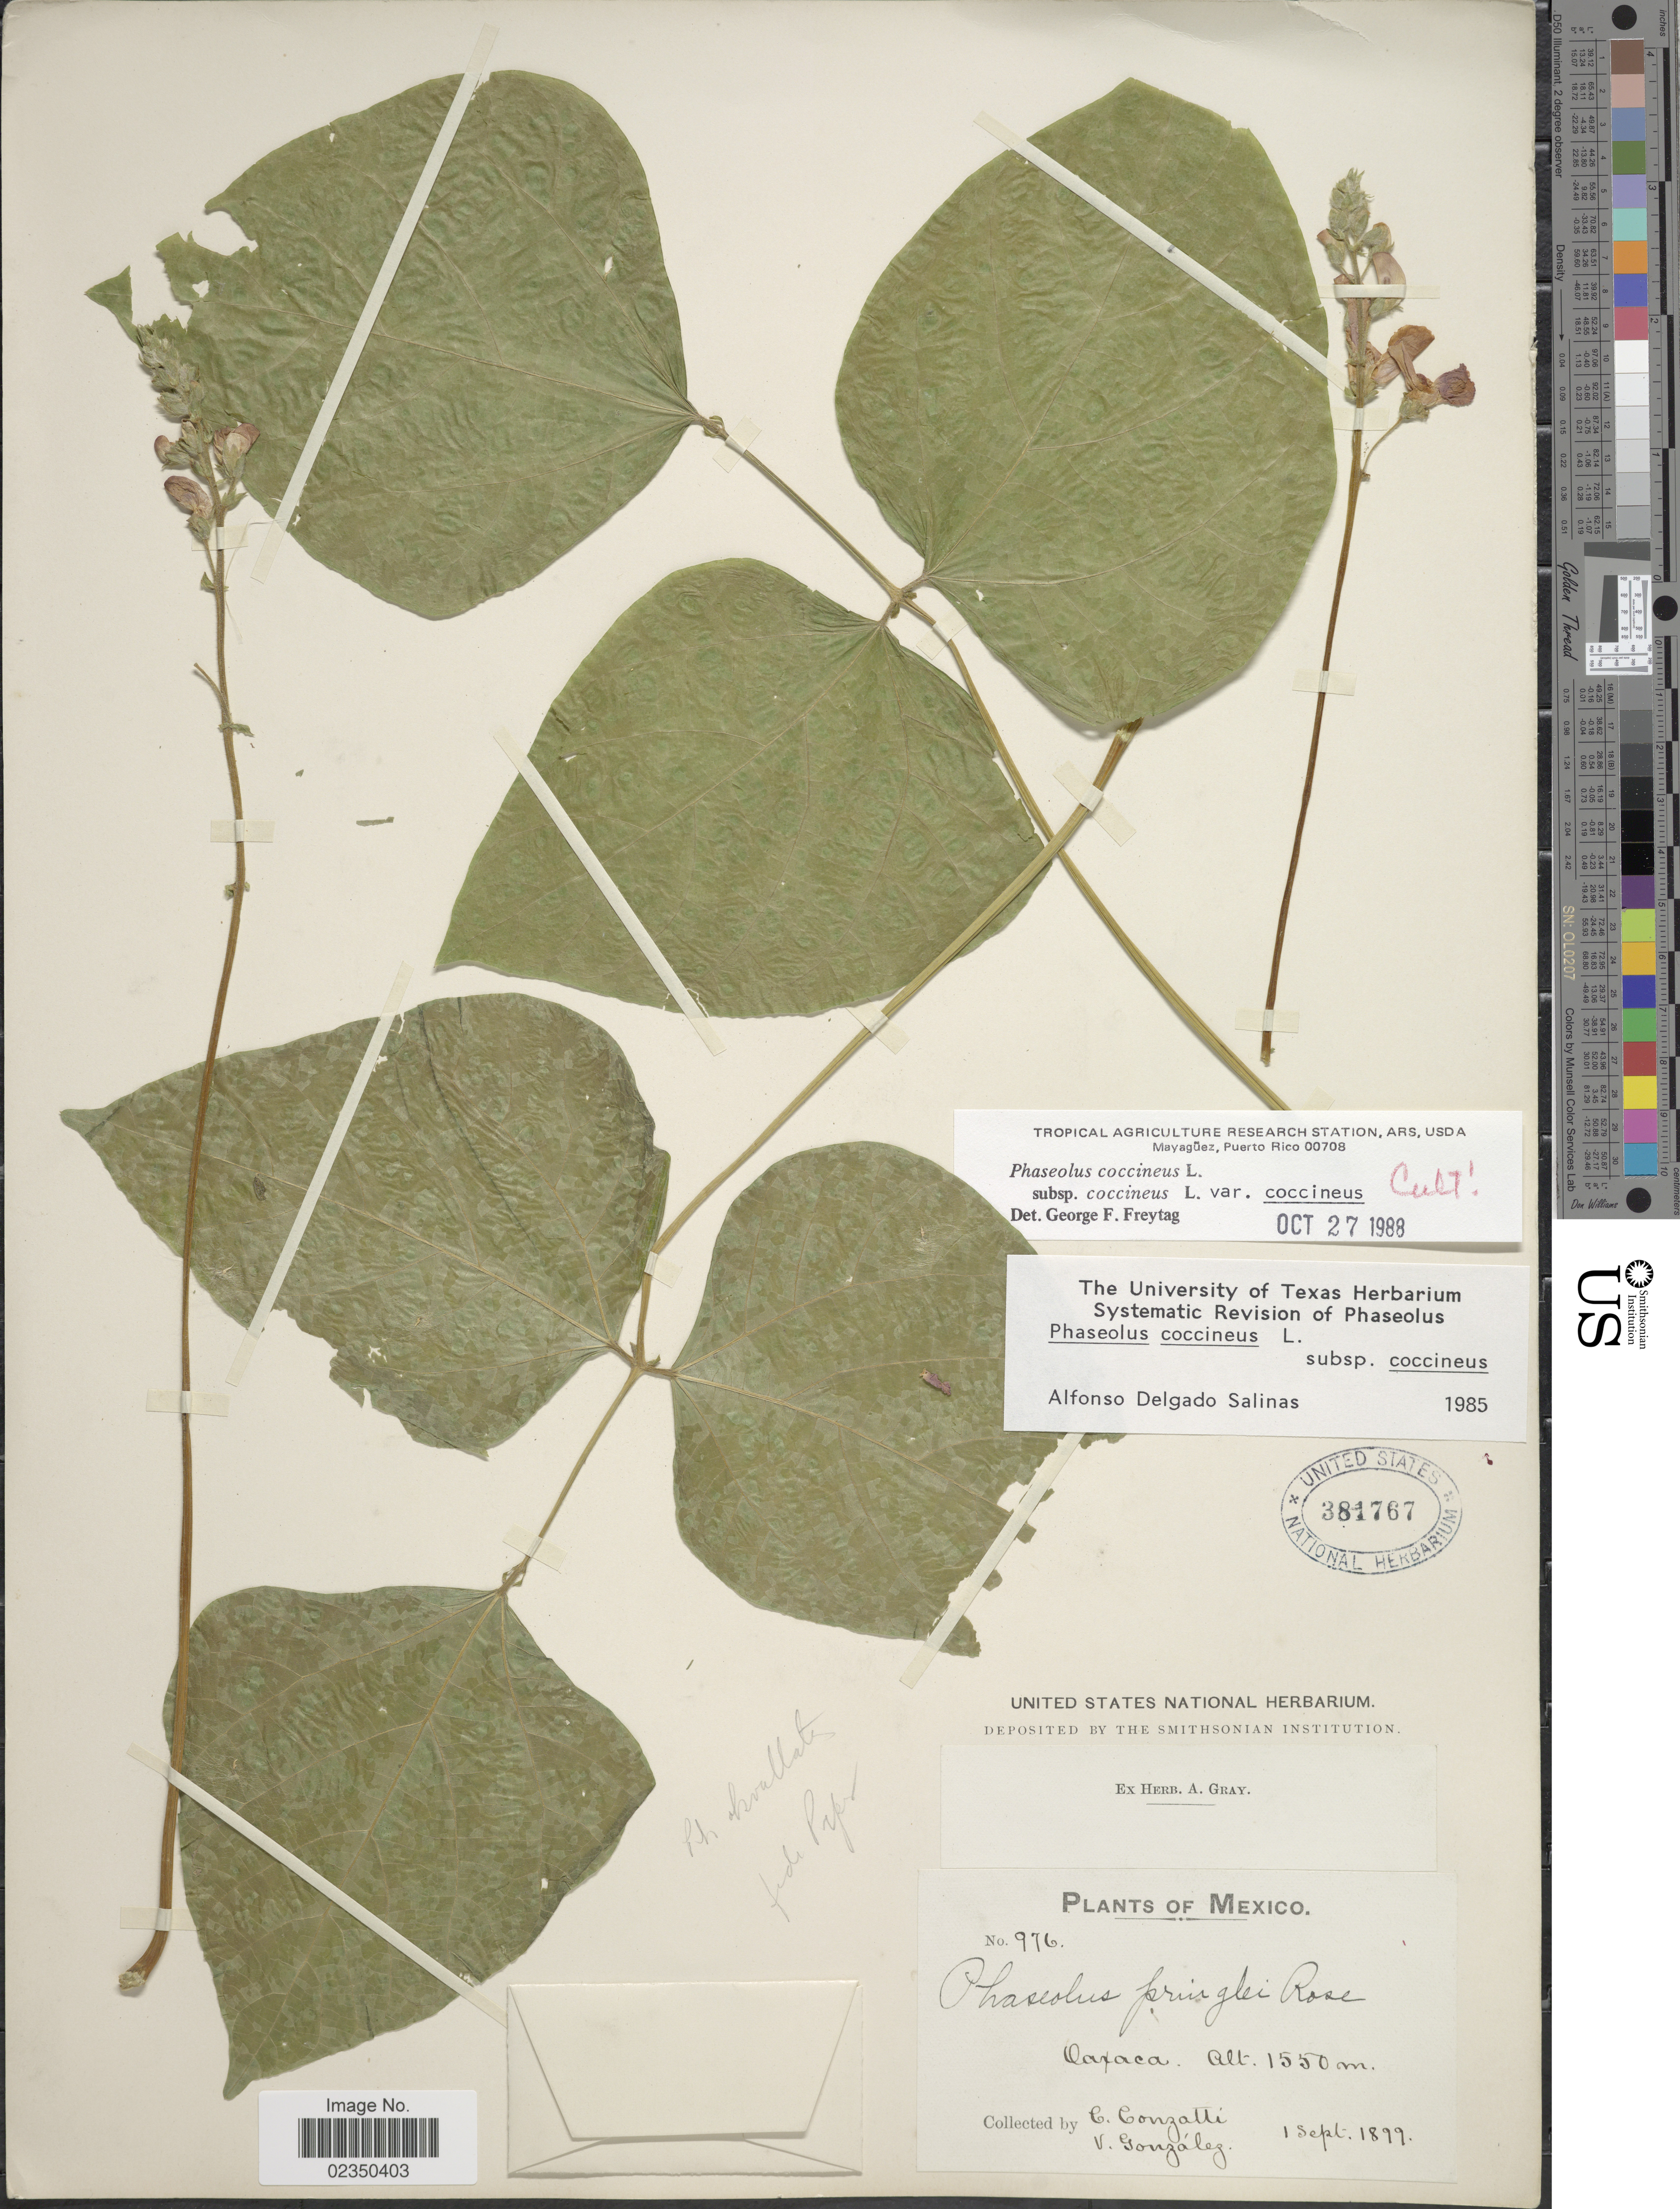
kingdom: Plantae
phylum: Tracheophyta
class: Magnoliopsida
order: Fabales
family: Fabaceae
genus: Phaseolus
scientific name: Phaseolus coccineus var. coccineus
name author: L.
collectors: C. Conzatti & V. González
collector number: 976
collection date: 1899-09-01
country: Mexico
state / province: Oaxaca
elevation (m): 1550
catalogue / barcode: US 381767